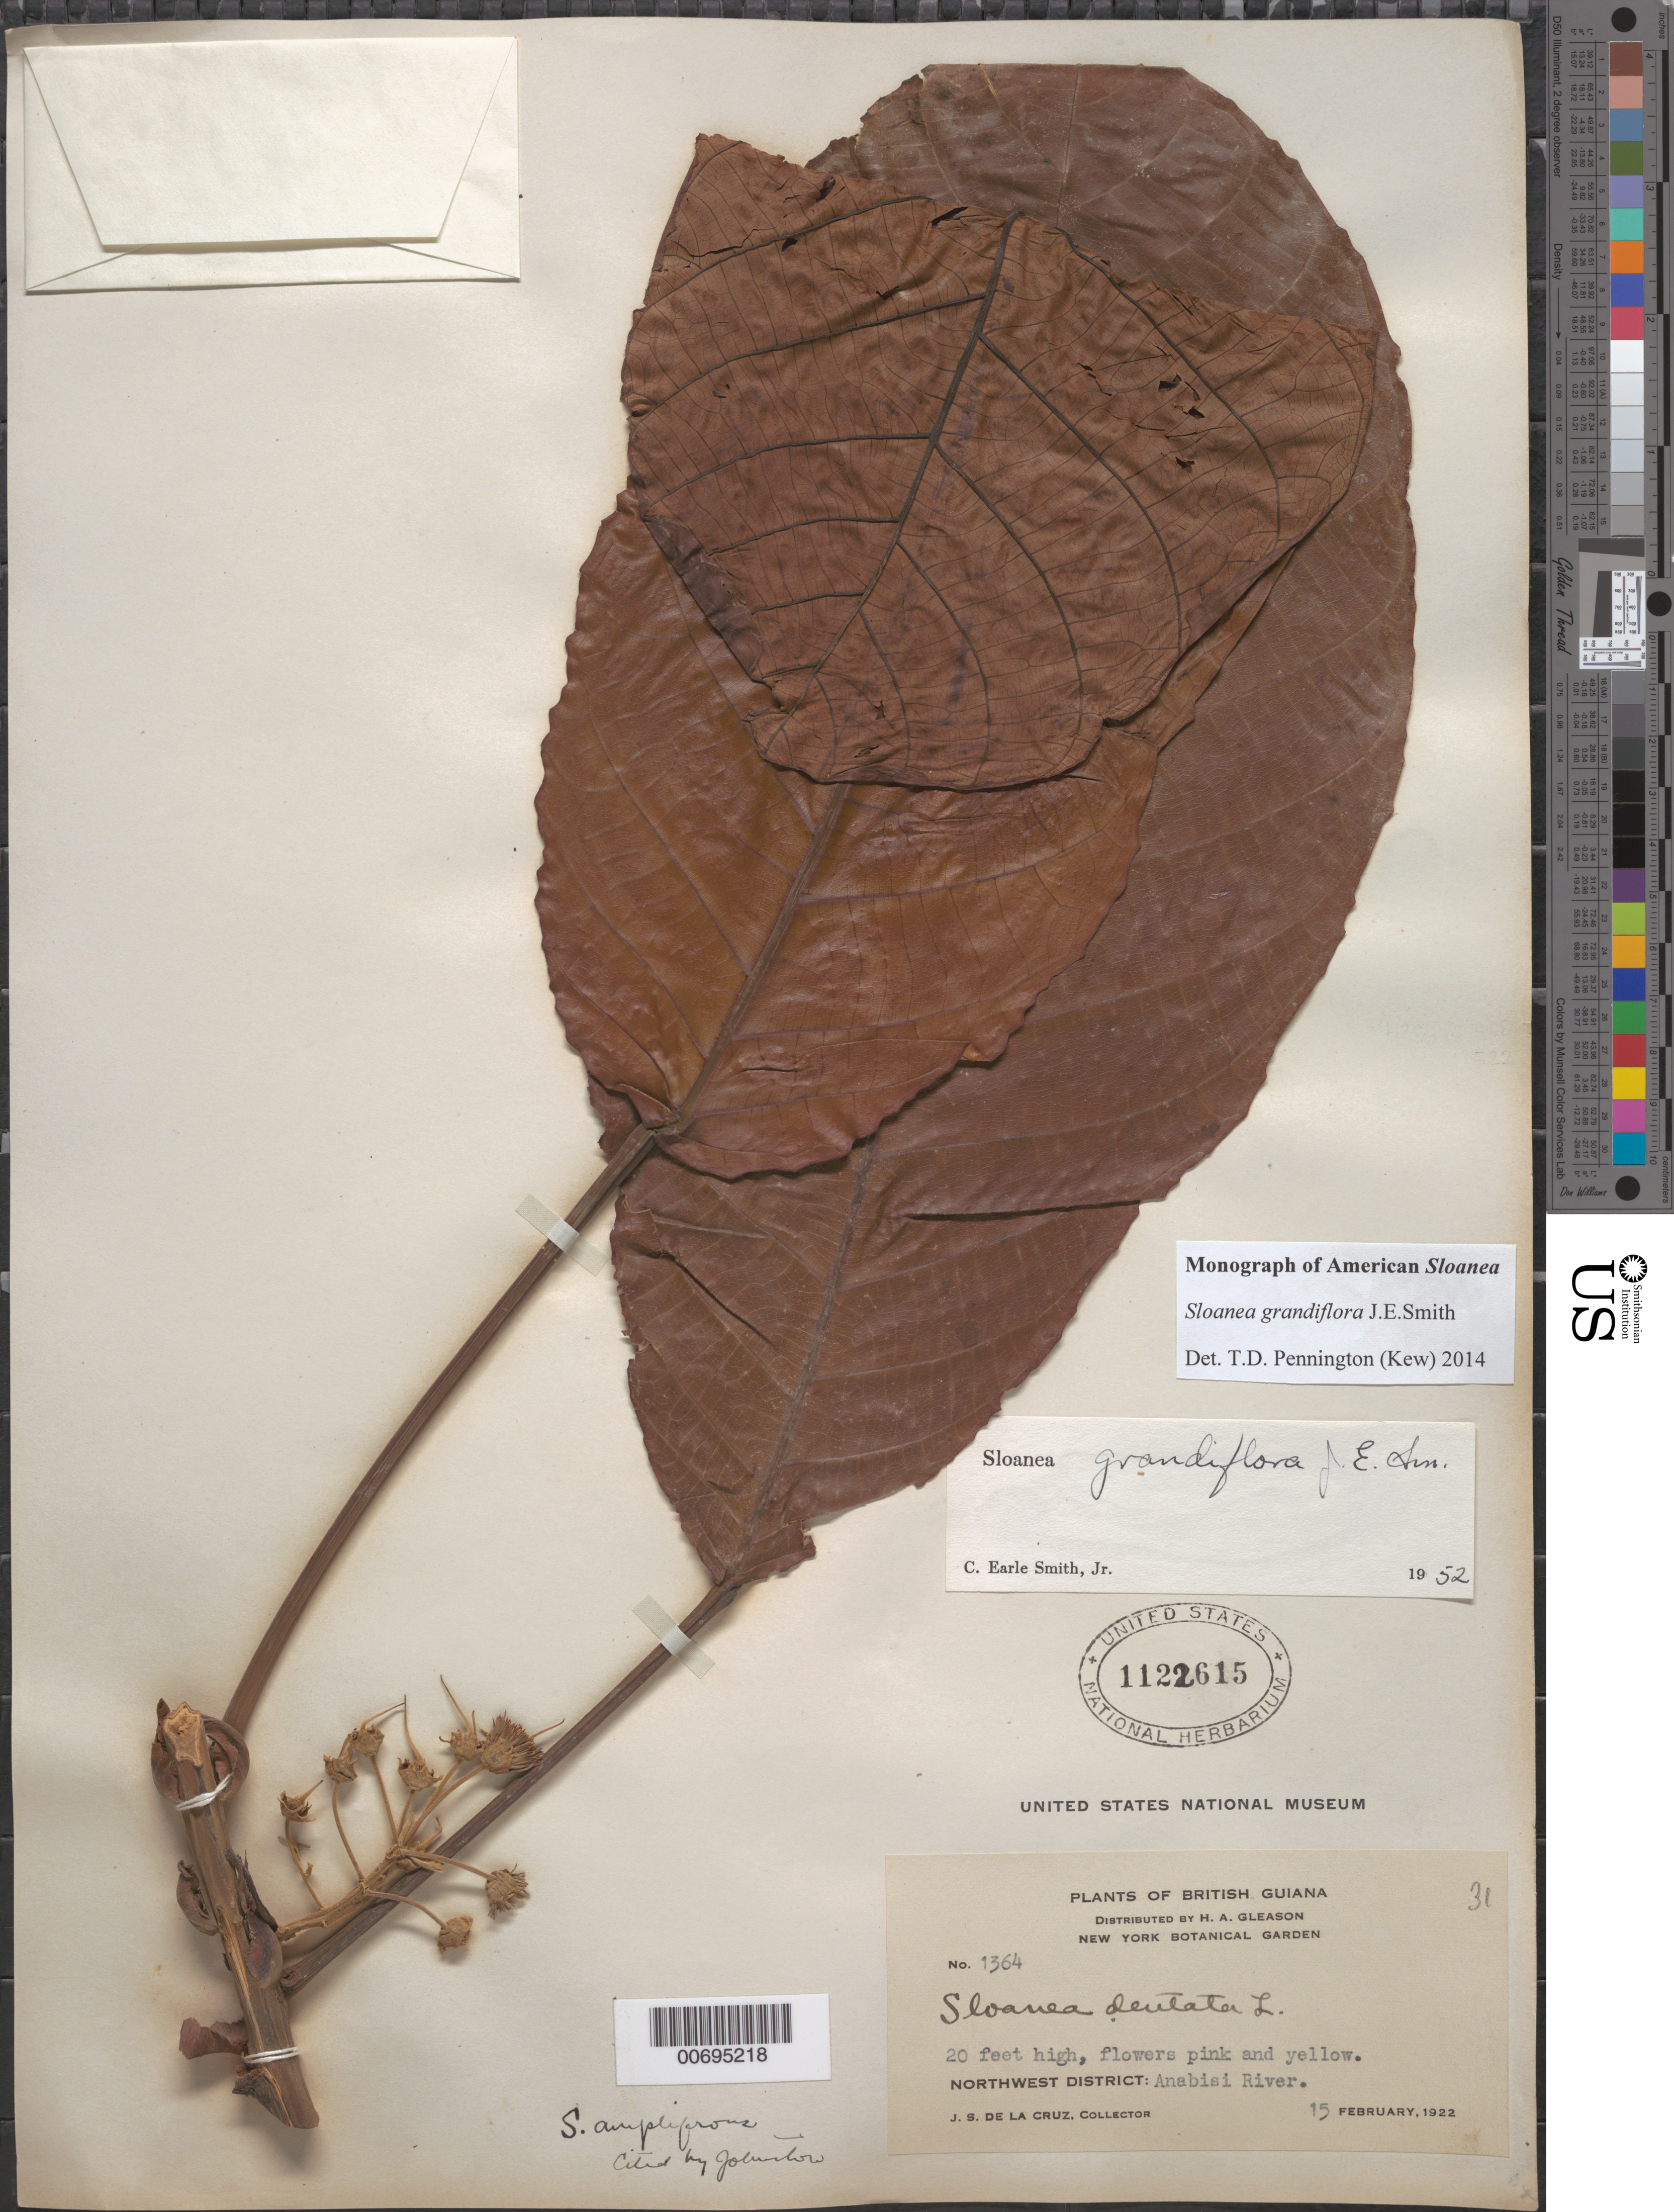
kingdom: Plantae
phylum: Tracheophyta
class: Magnoliopsida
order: Oxalidales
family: Elaeocarpaceae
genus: Sloanea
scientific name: Sloanea grandiflora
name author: Sm.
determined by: Pennington, T. D., (K)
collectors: J. S. de la Cruz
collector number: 1364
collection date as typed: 15-Feb-22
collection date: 1922-02-15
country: Guyana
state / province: Barima-Waini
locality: Anabisi River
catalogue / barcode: US 1122615